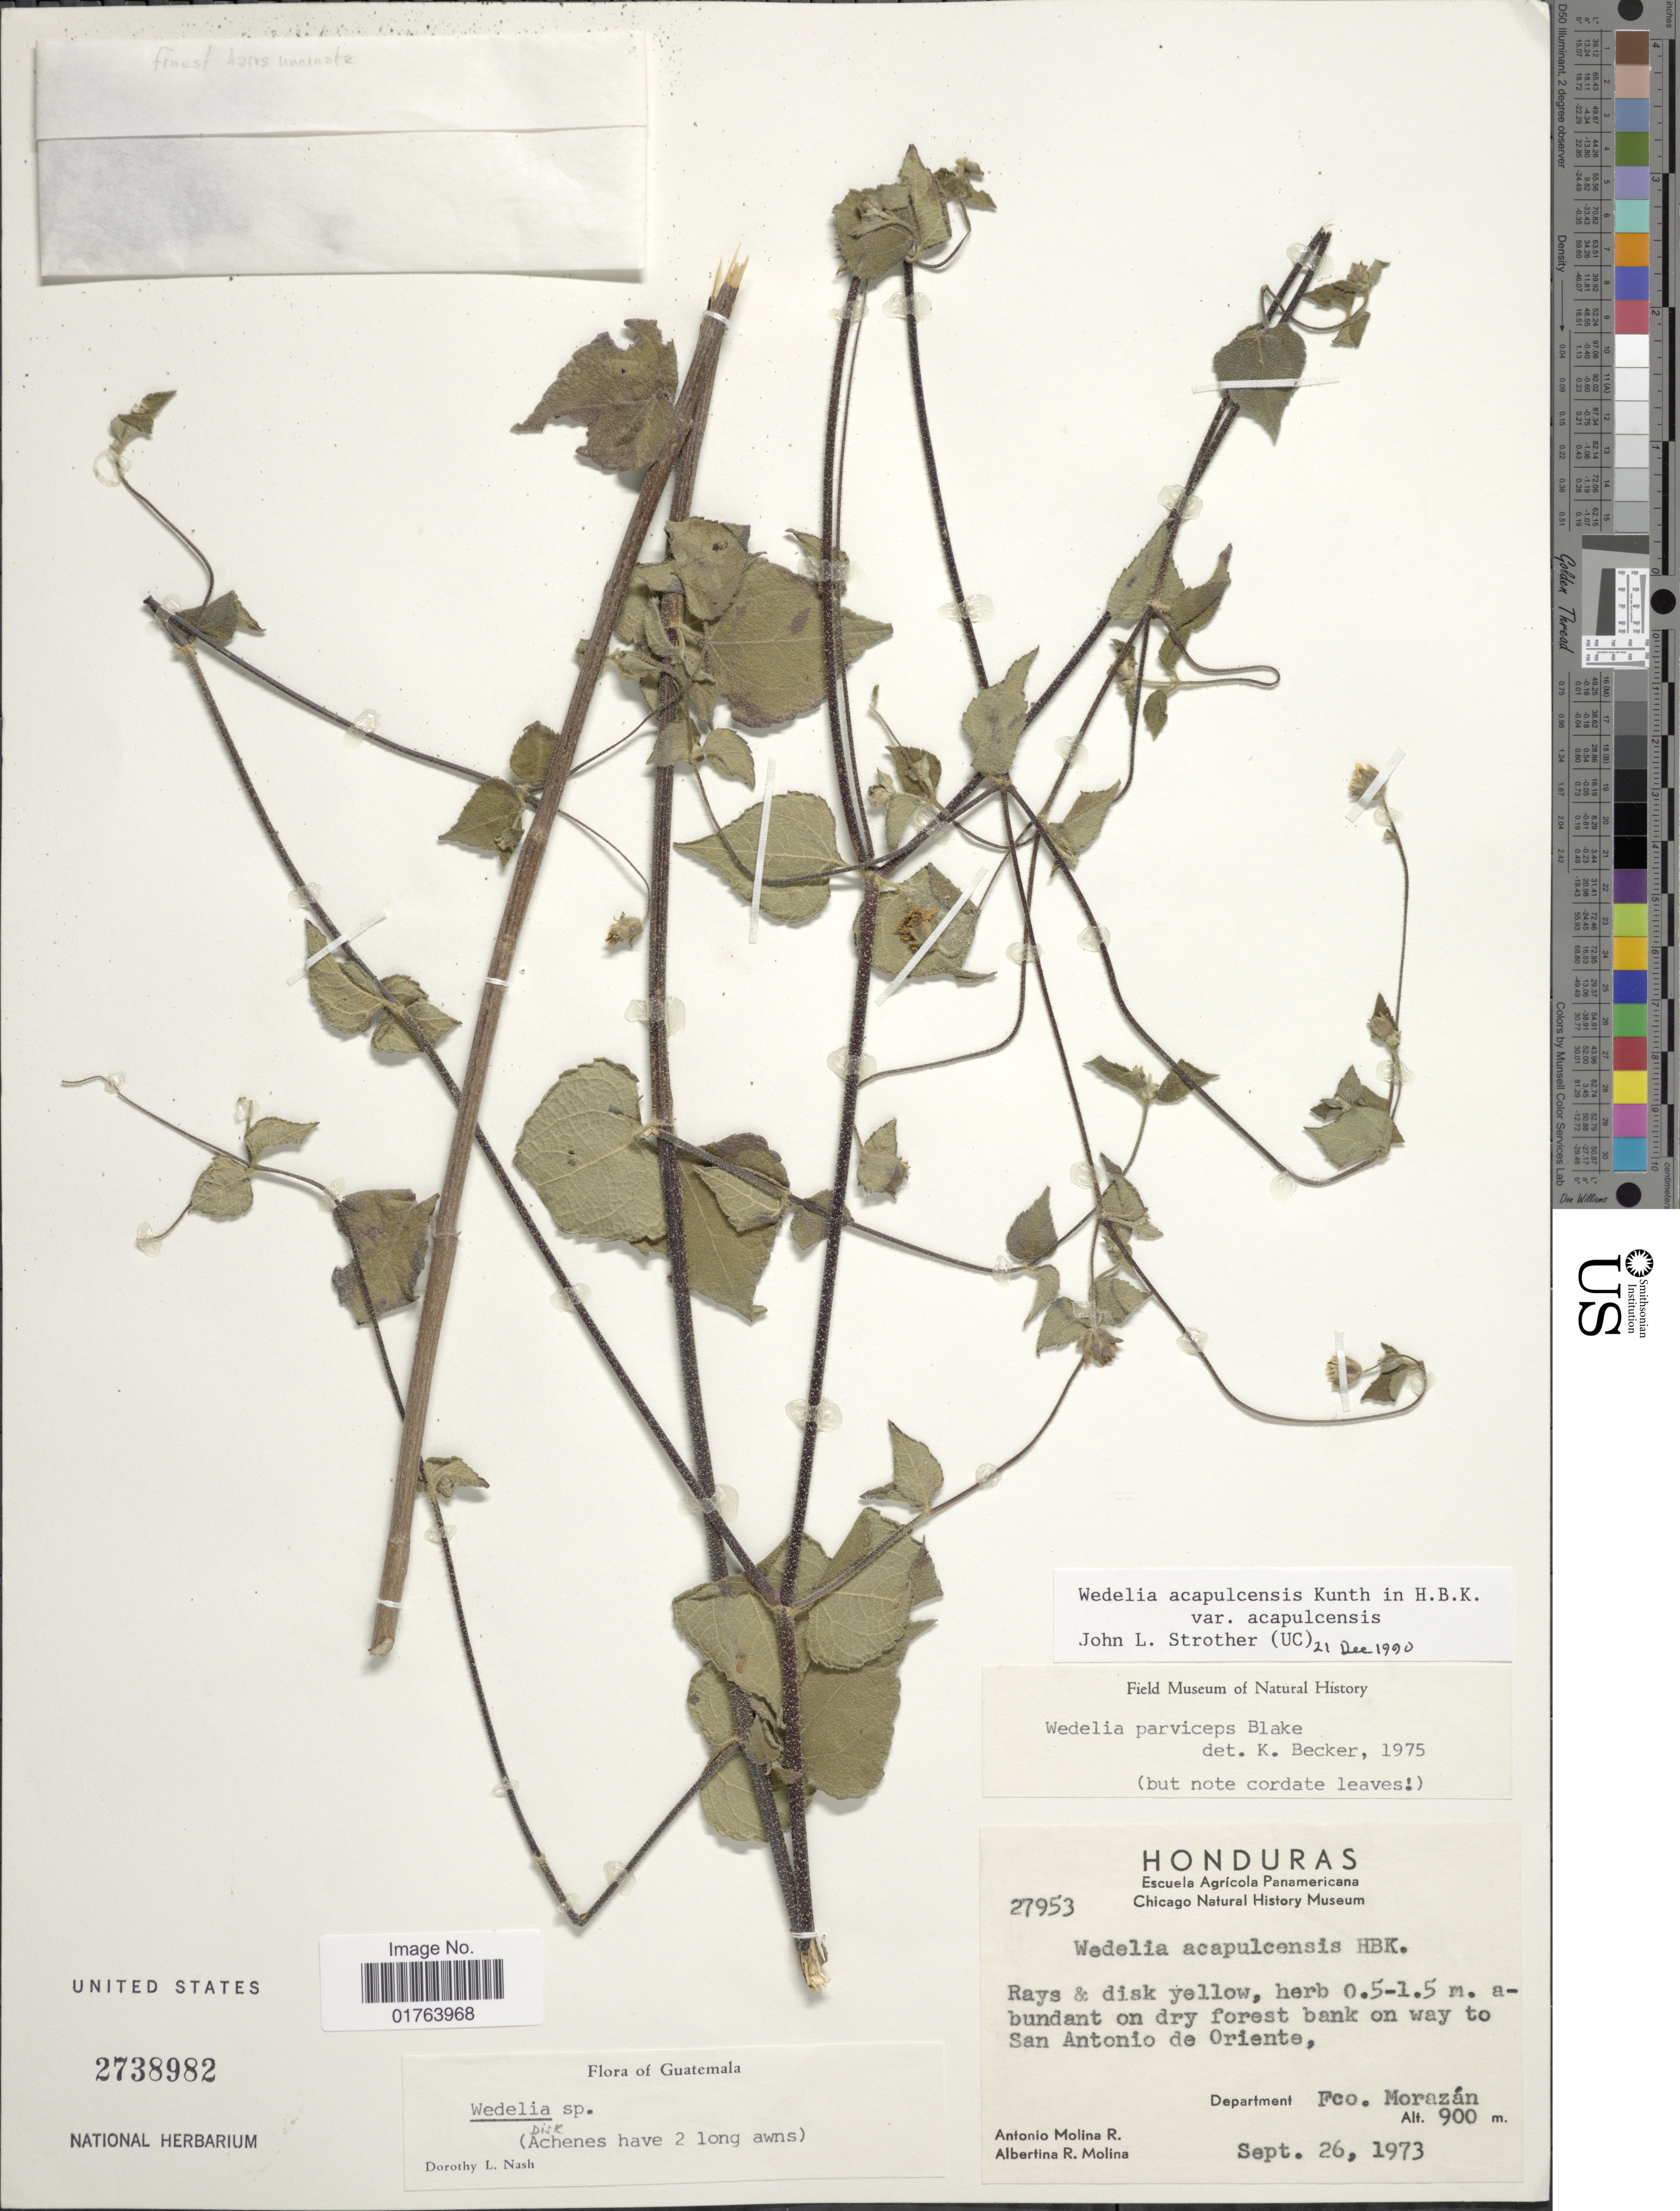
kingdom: Plantae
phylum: Tracheophyta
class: Magnoliopsida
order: Asterales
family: Asteraceae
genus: Wedelia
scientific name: Wedelia acapulcensis var. acapulcensis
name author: Kunth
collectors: A. Molina R. & A. R. Molina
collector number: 27953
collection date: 1973-09-26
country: Honduras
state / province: Fco. Morazán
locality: On way to San Antonio de Oriente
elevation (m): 900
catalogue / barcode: US 2738982